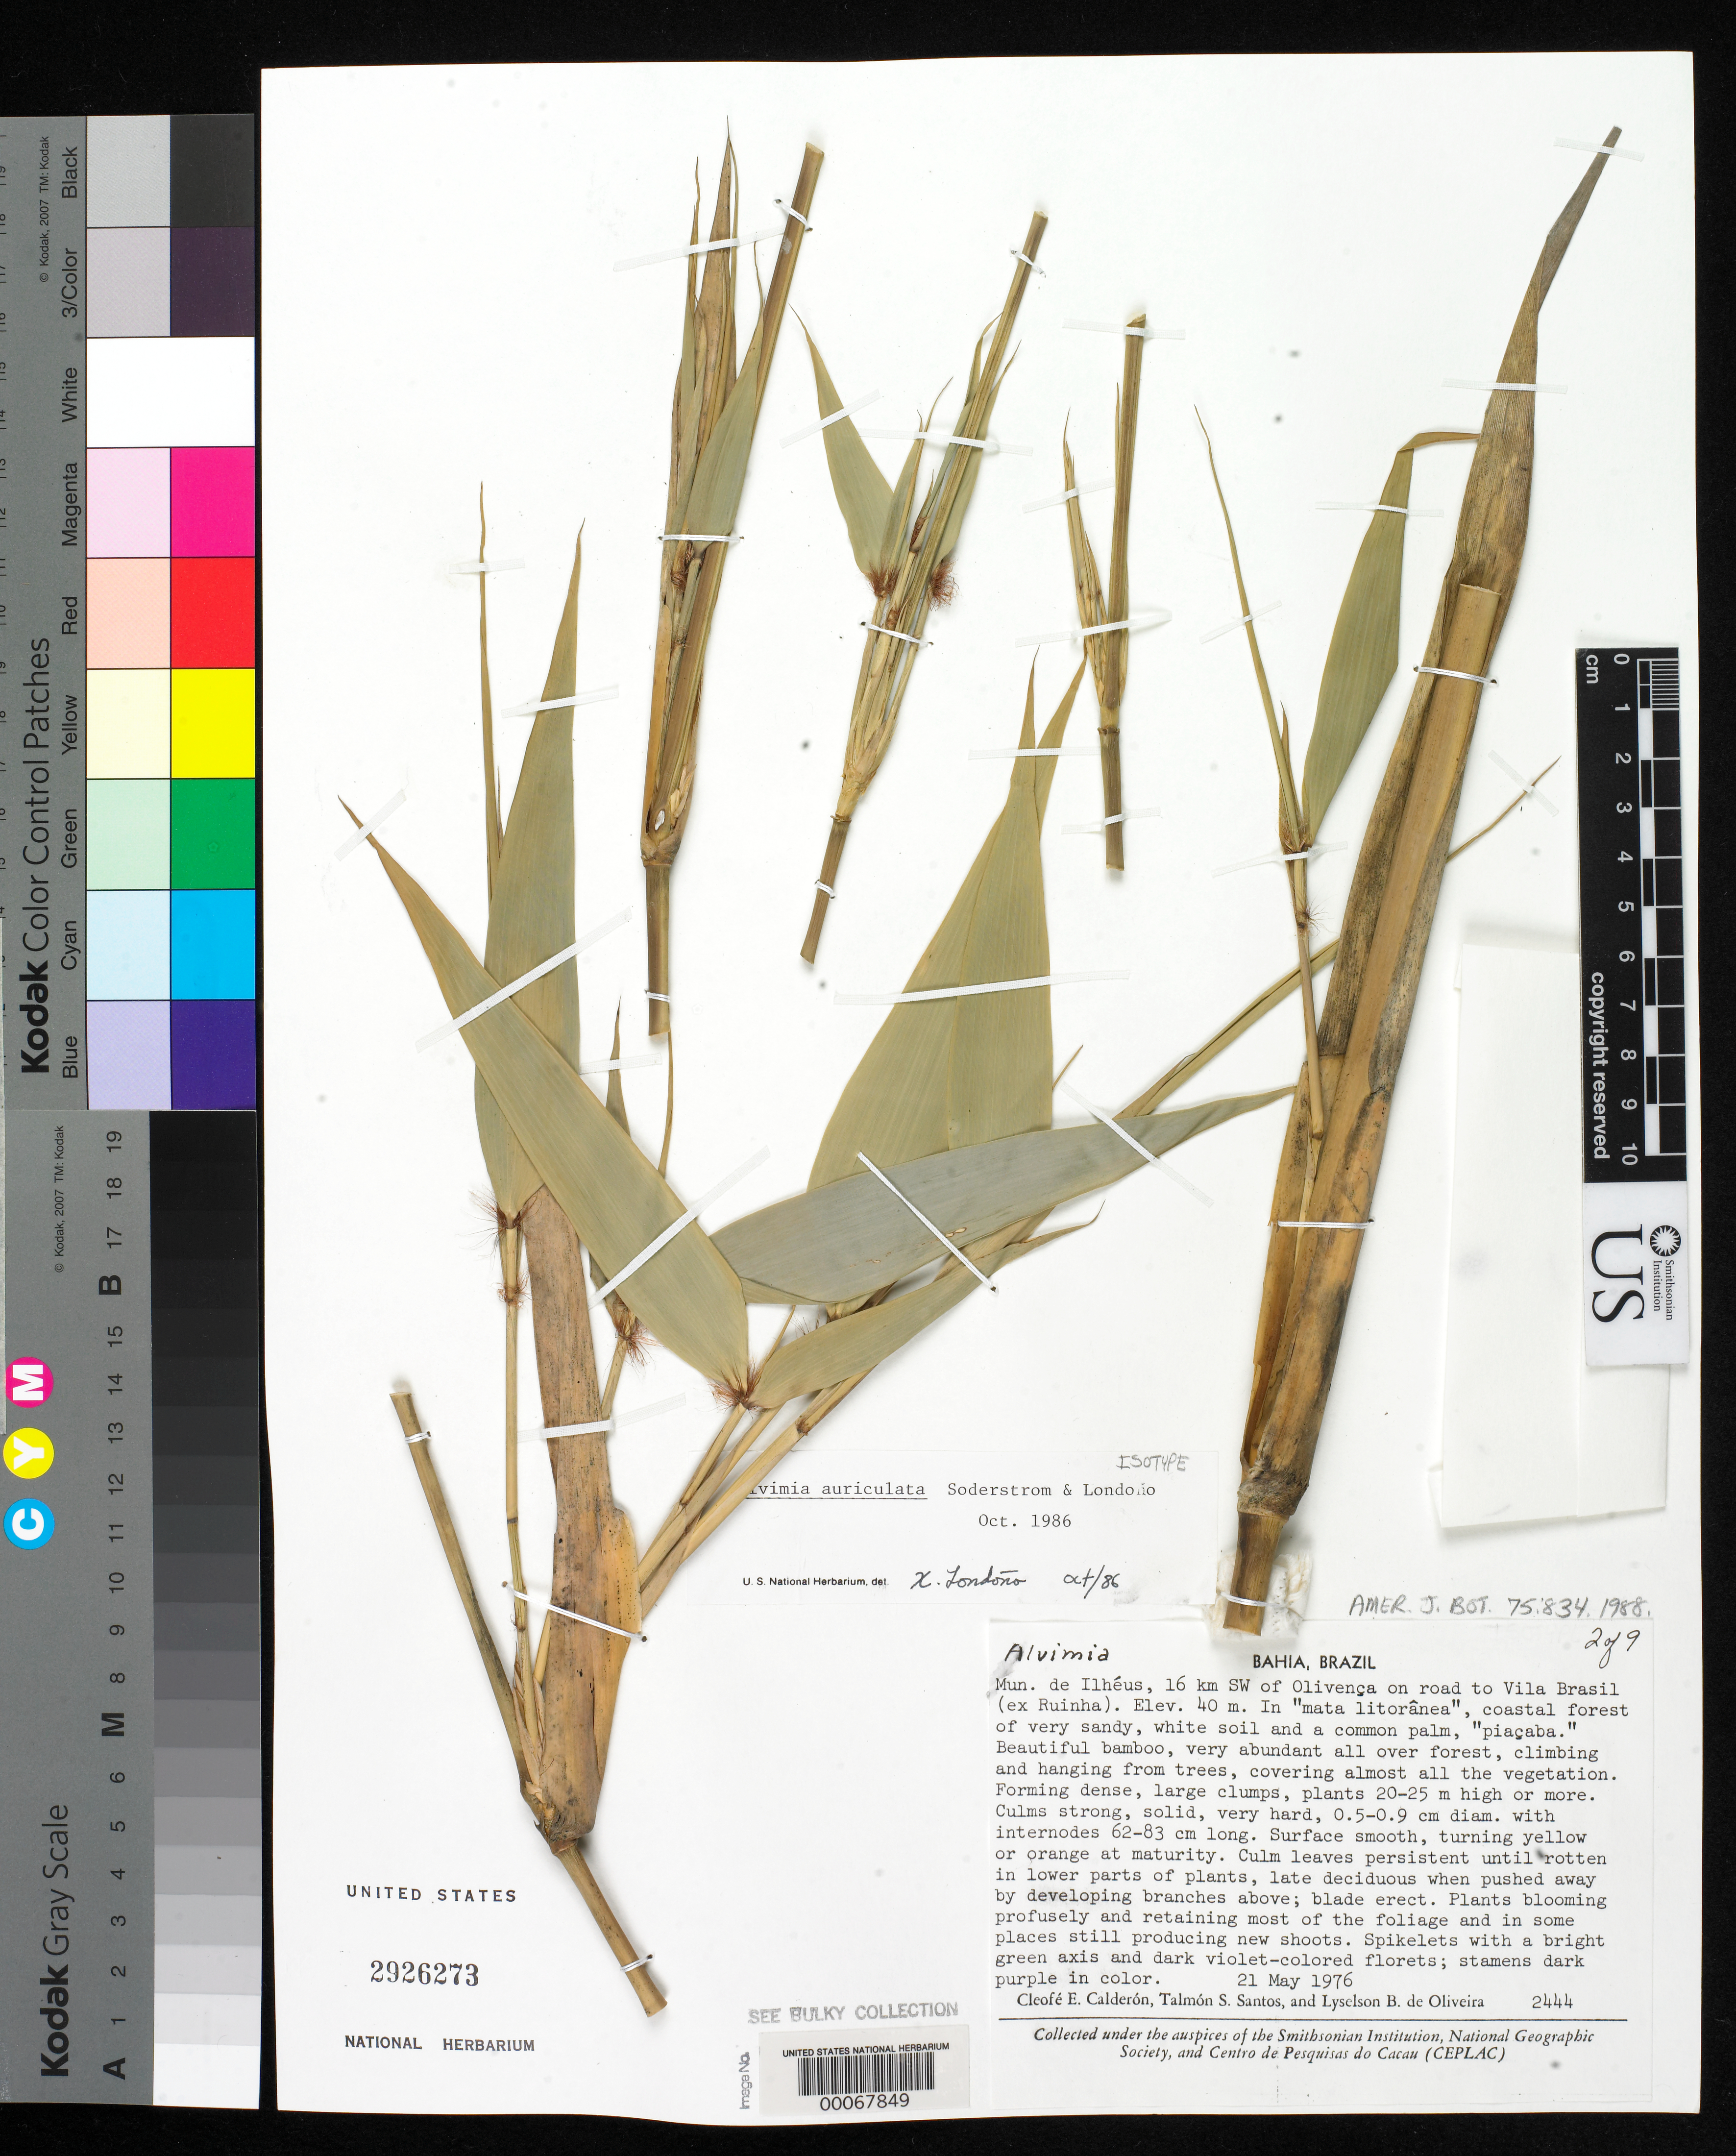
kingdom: Plantae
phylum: Tracheophyta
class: Liliopsida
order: Poales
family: Poaceae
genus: Alvimia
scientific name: Alvimia auriculata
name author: Soderstr. & Londoño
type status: Isotype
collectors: C. E. Calderón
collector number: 2444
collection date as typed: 21 May 1976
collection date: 1976-05-21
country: Brazil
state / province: Bahia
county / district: Ilhéus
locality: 16 km SW of Olivenca on road to Vila Brasil.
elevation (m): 40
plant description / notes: See bulky Bamboo specimens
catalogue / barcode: US 2926273